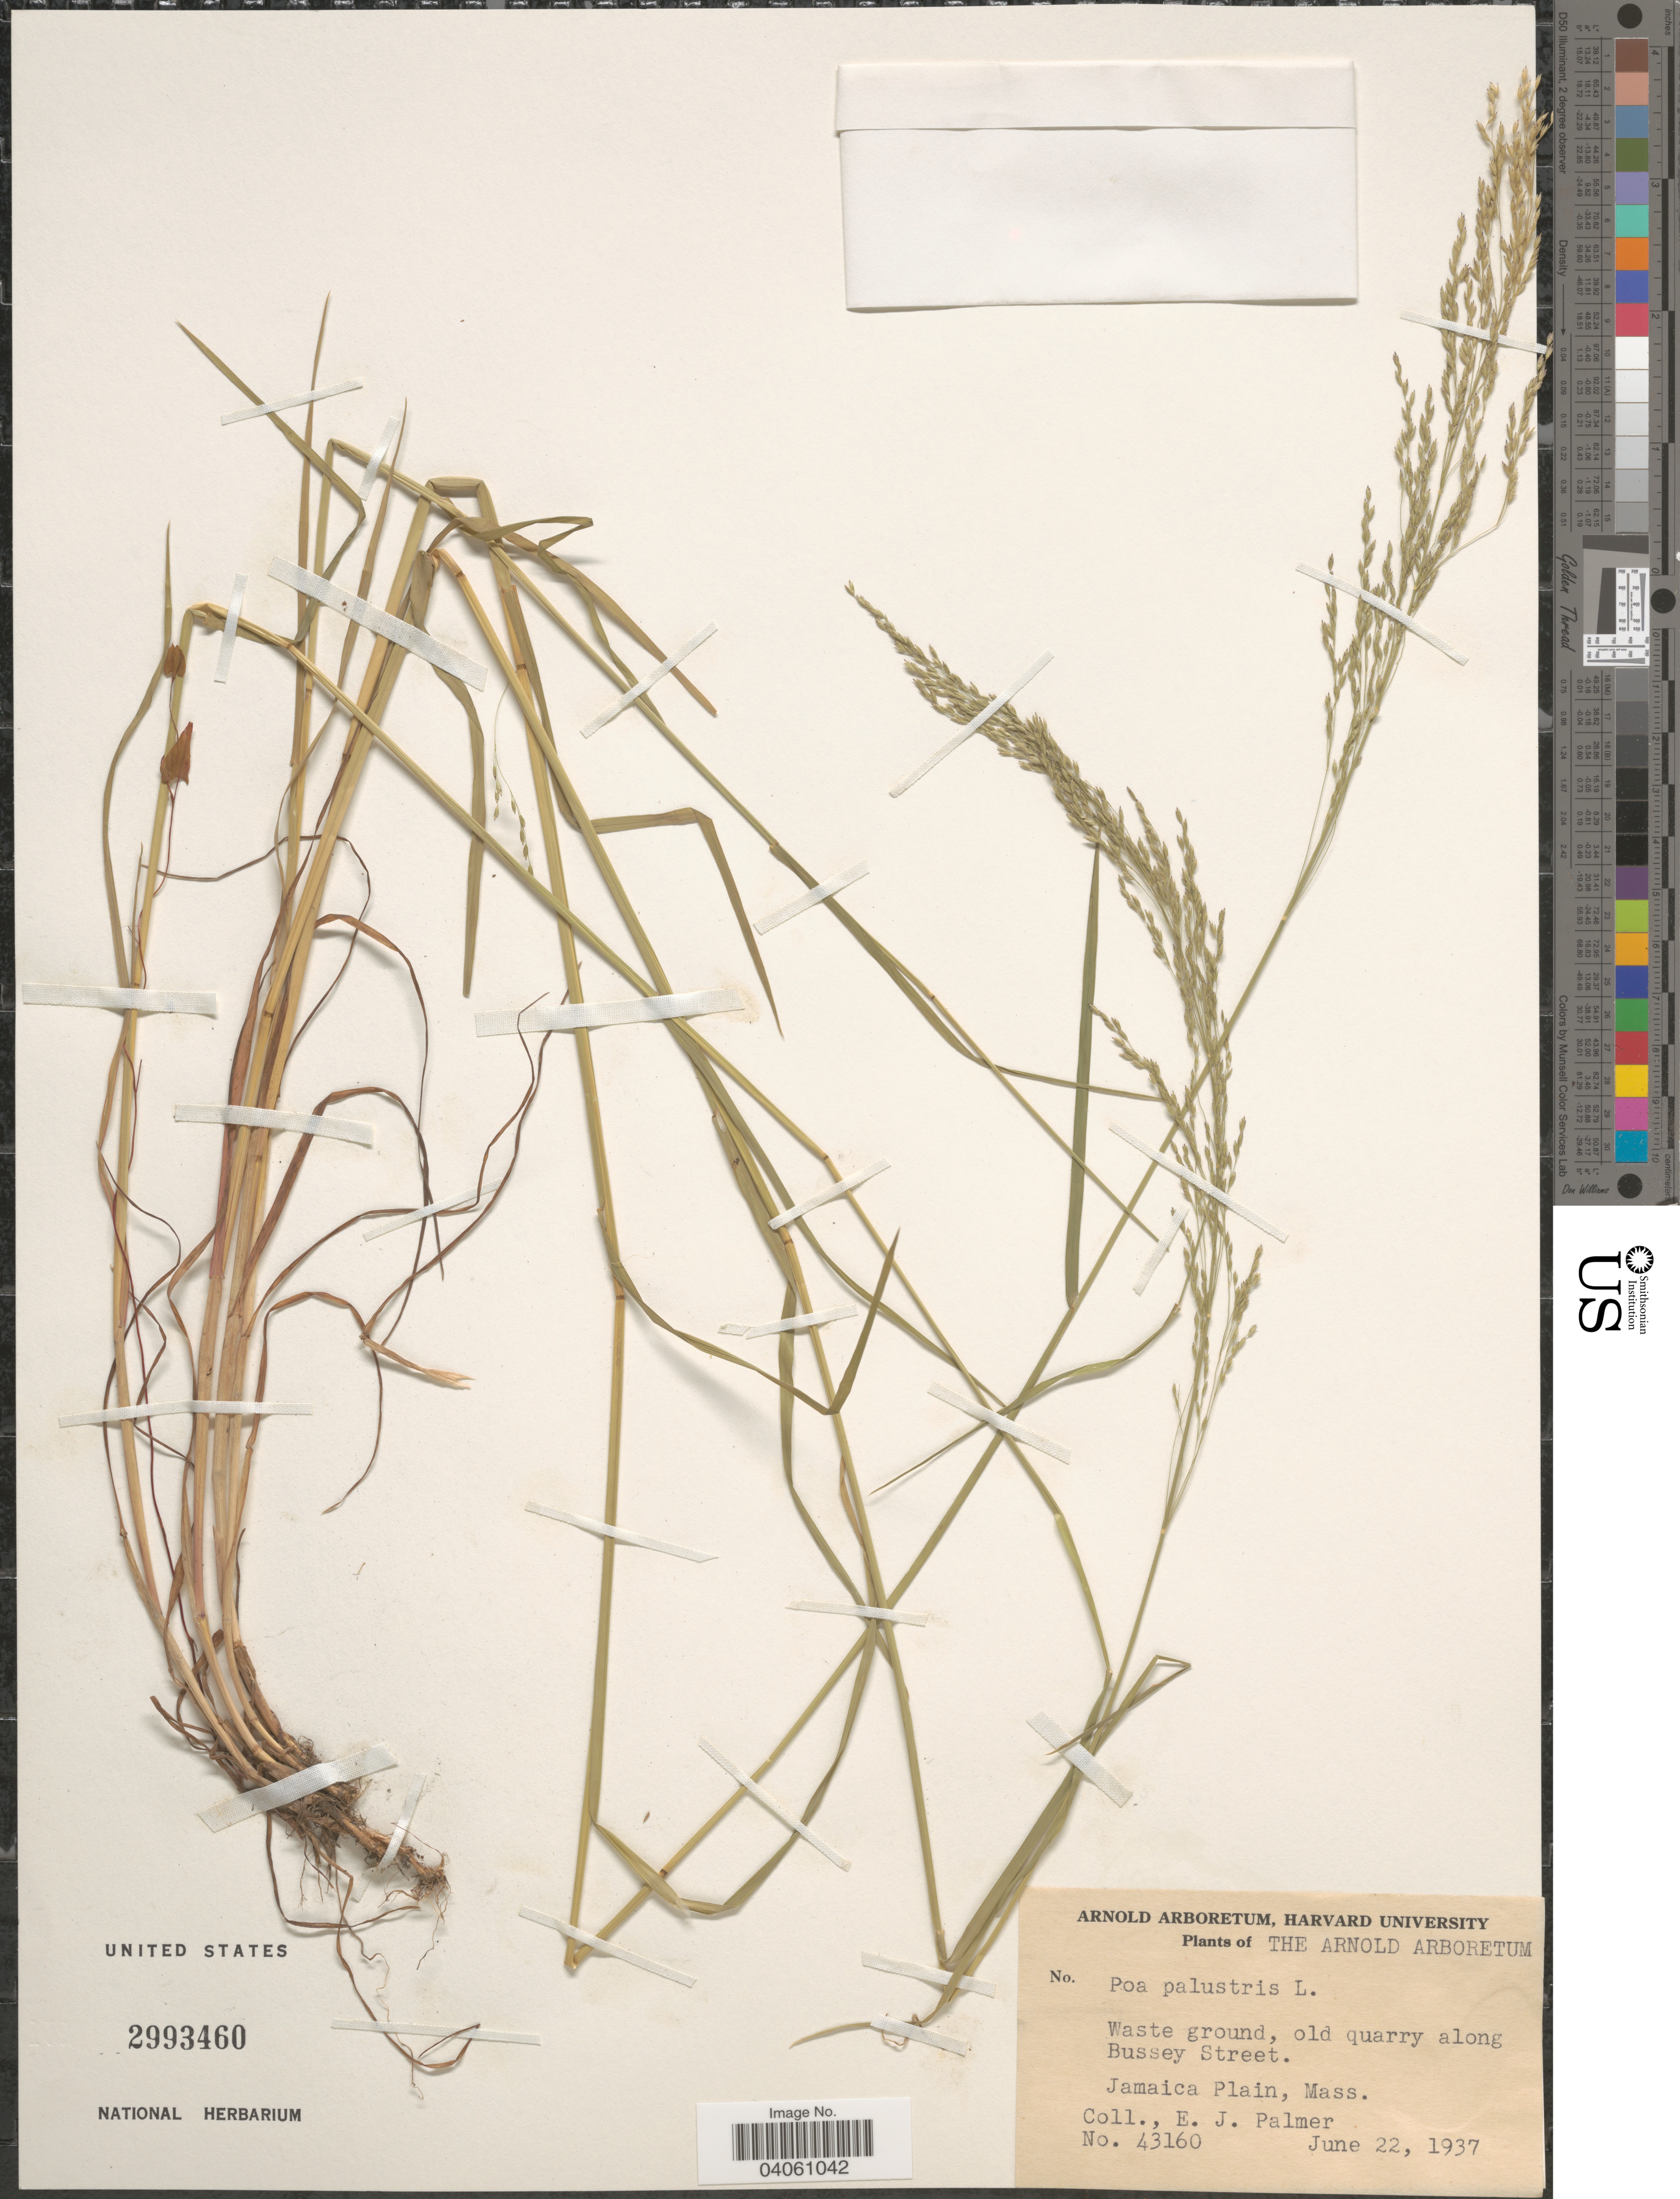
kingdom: Plantae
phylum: Tracheophyta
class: Liliopsida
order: Poales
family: Poaceae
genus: Poa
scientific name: Poa palustris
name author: L.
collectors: E. J. Palmer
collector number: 43160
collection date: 1937-06-22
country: United States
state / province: Massachusetts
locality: The Arnold Arboretum. Waste ground, old quarry along Bussey Street. Jamaica Plain.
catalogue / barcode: US 2993460